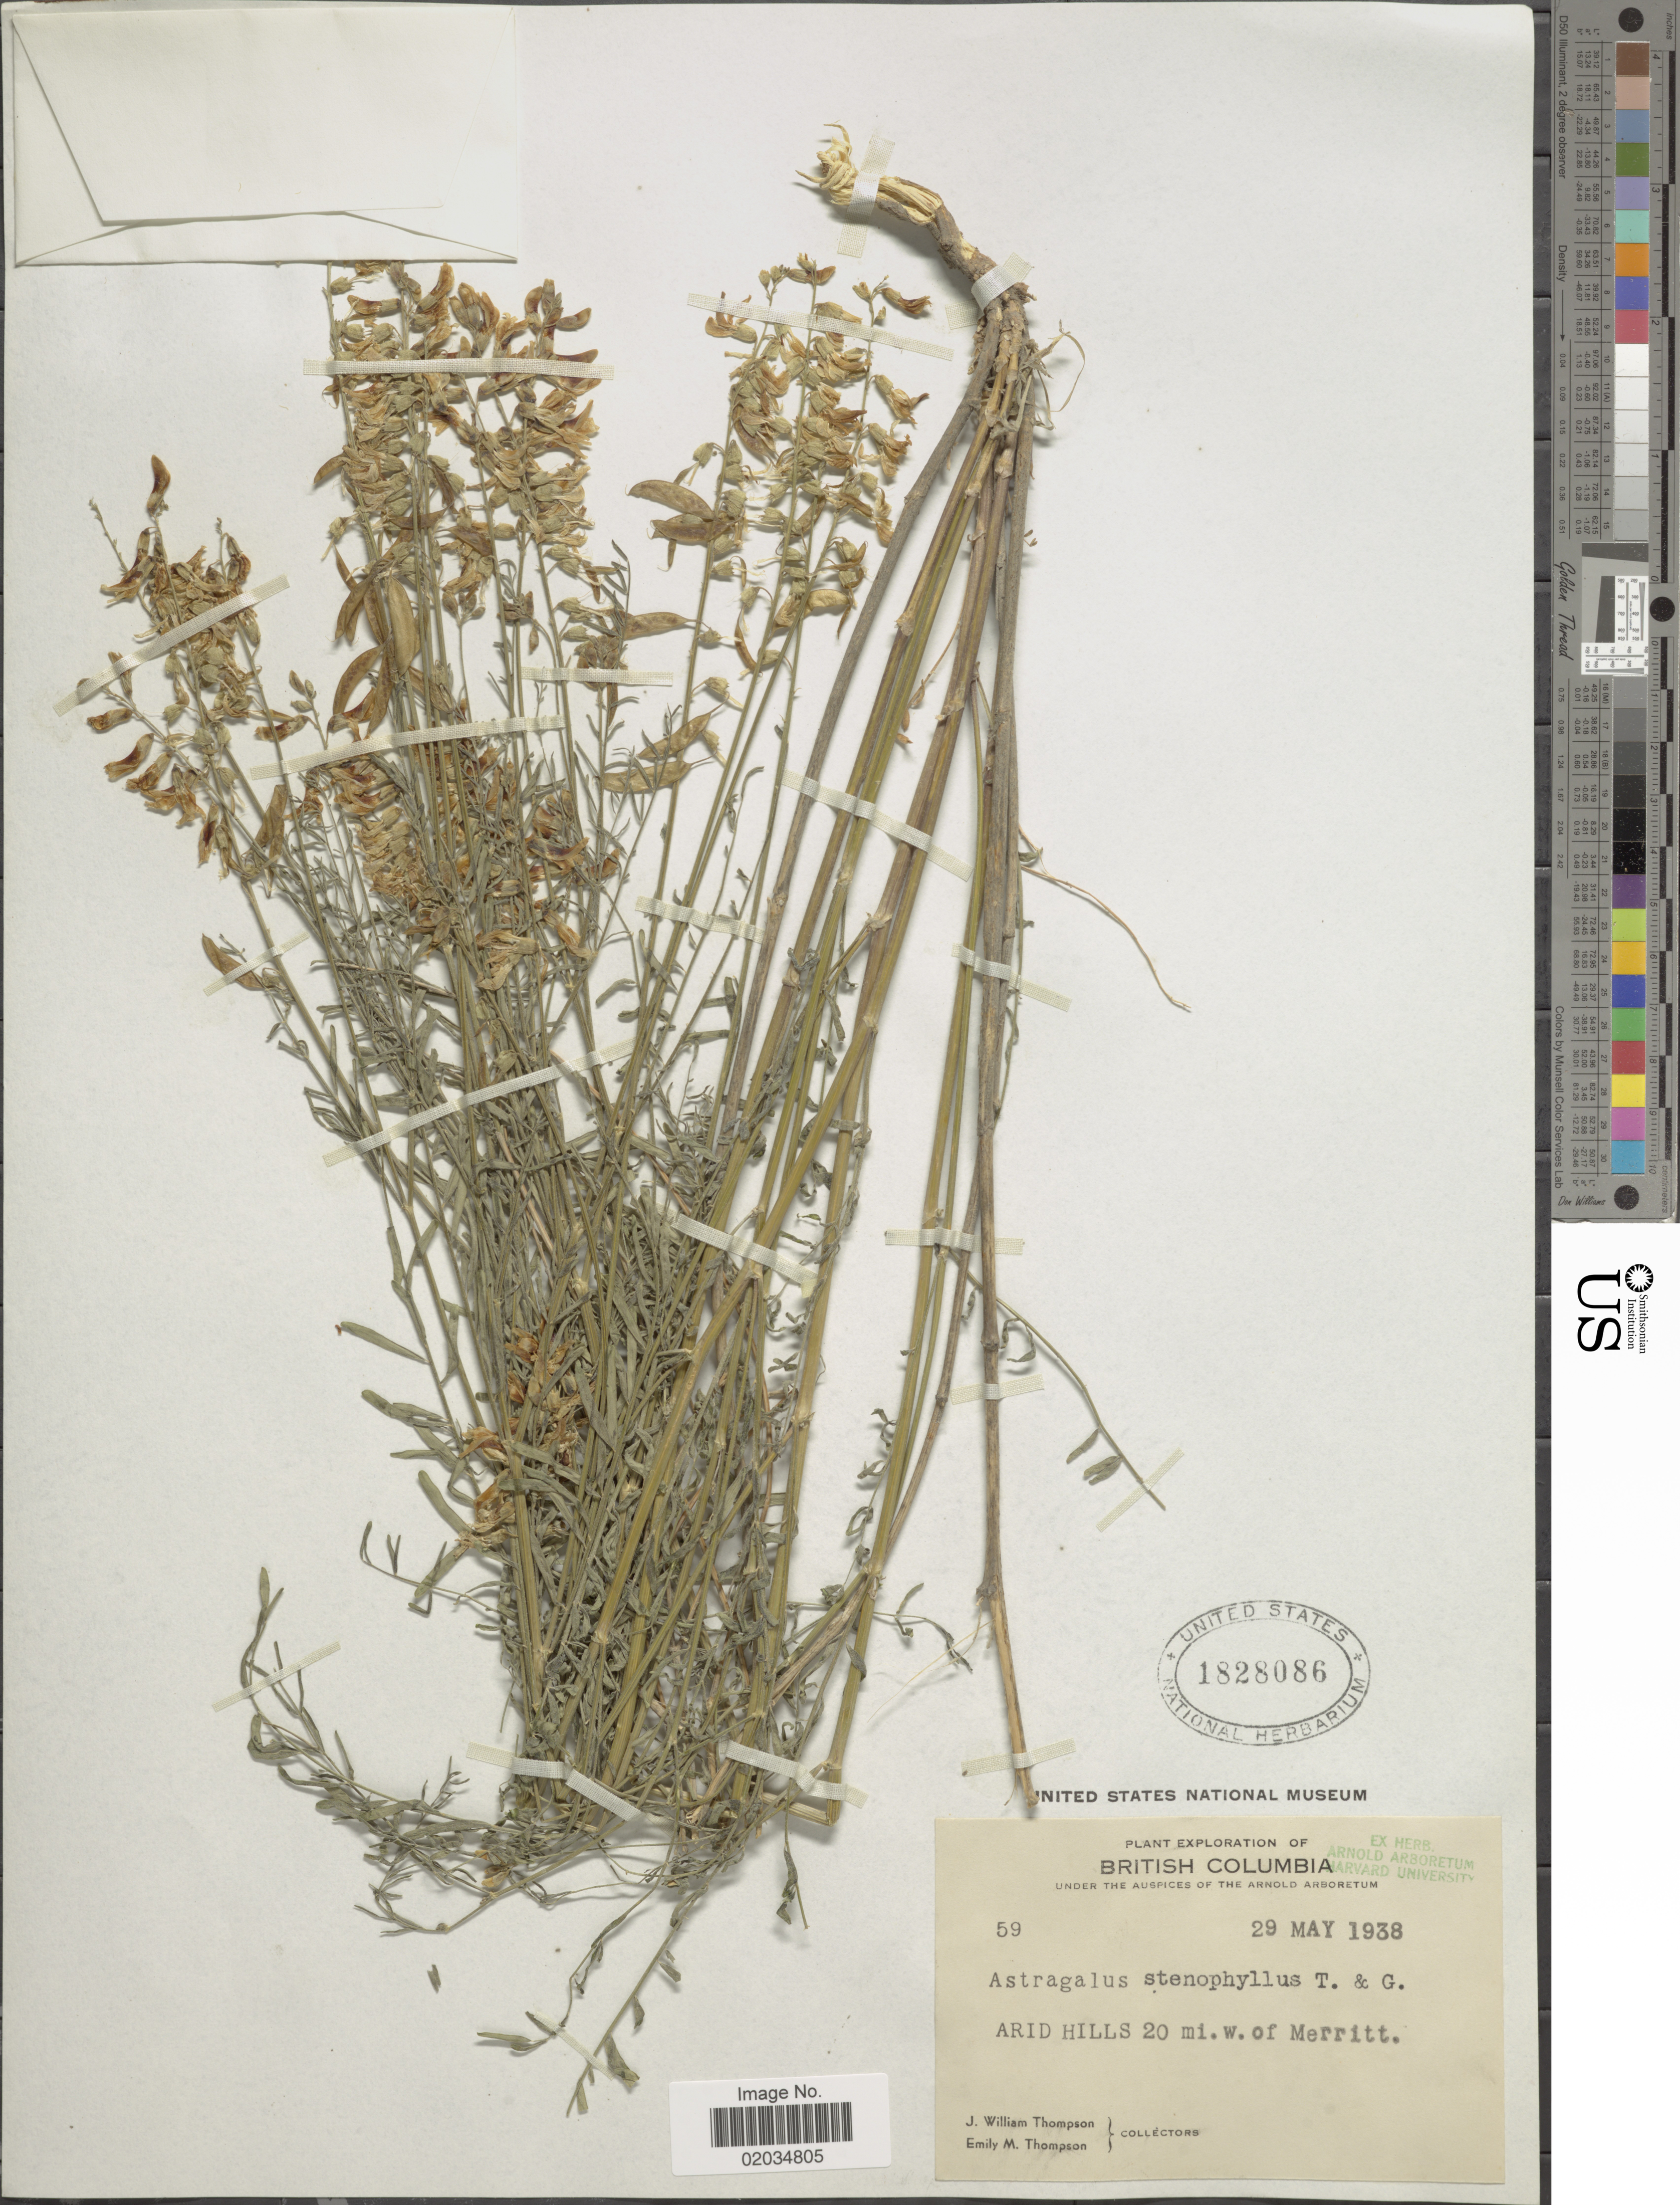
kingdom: Plantae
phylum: Tracheophyta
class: Magnoliopsida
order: Fabales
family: Fabaceae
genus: Astragalus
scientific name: Astragalus stenophyllus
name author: Torr. & A. Gray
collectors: J. W. Thompson & E. M. Thompson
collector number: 59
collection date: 1938-05-29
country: Canada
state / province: British Columbia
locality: Arid Hills 20 mi. W. of Merritt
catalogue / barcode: US 1828086